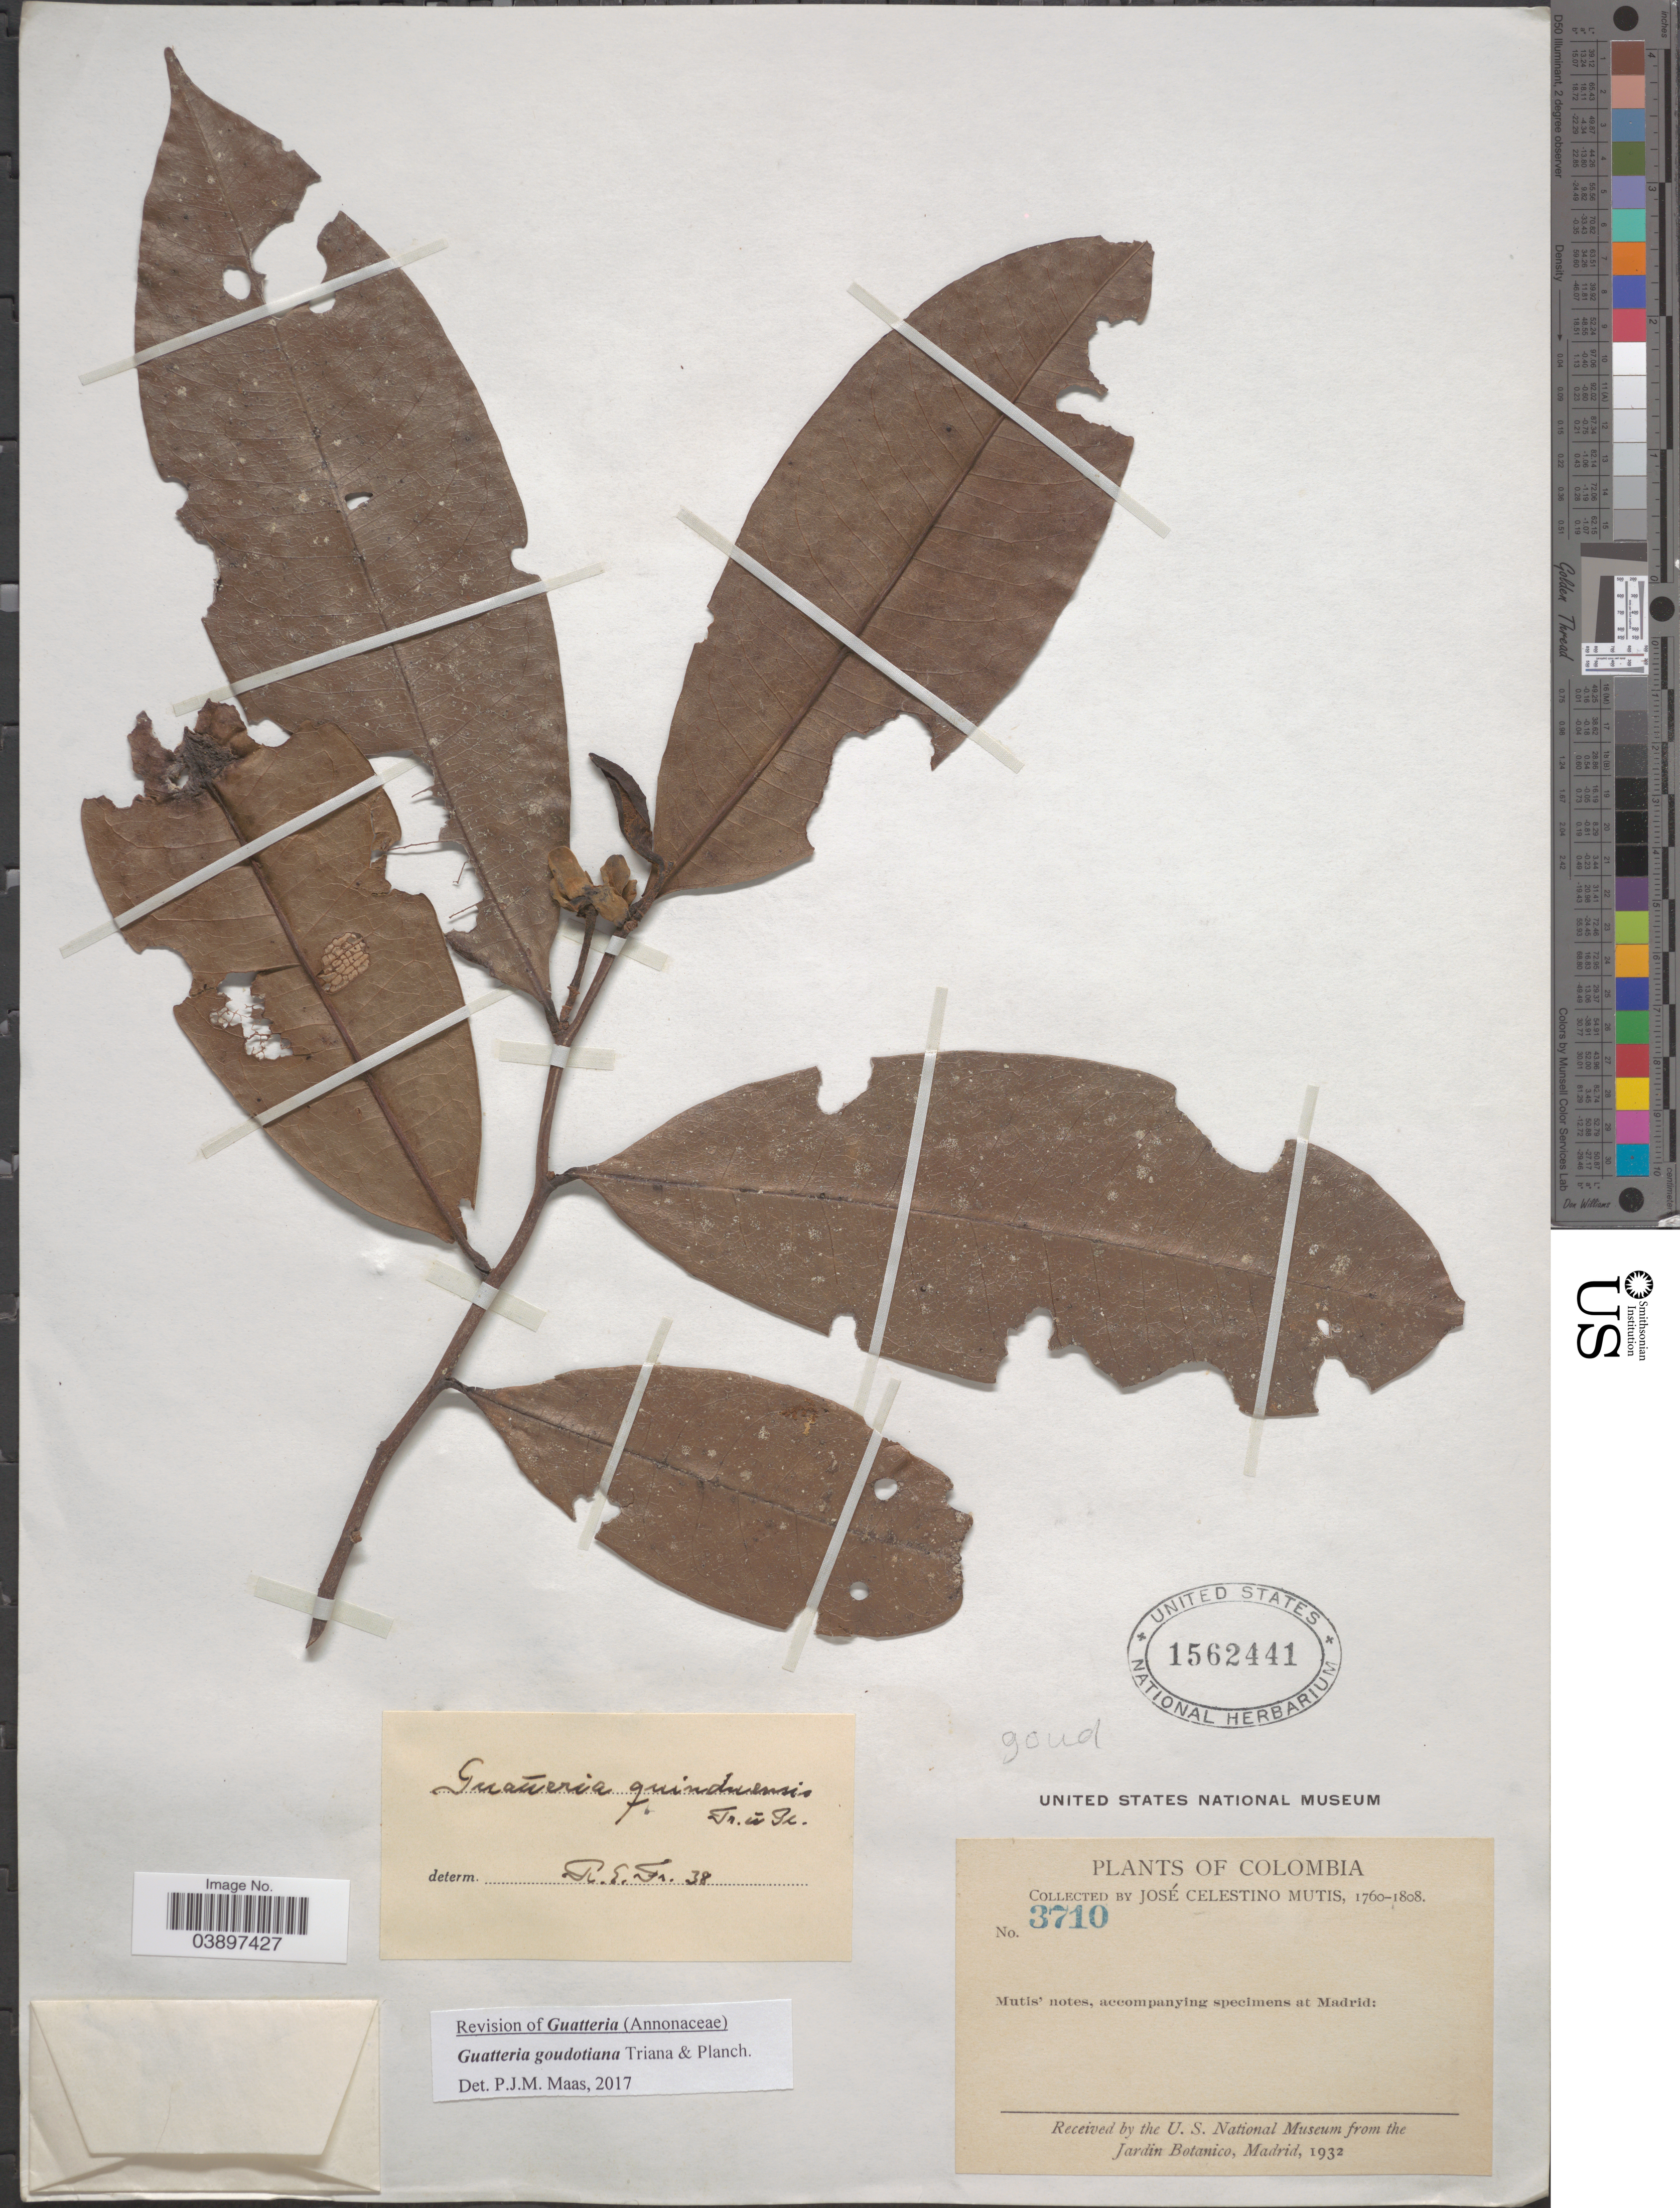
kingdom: Plantae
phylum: Tracheophyta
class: Magnoliopsida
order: Magnoliales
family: Annonaceae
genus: Guatteria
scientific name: Guatteria goudotiana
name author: Triana & Planch.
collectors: J. C. B. Mutis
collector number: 3710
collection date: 1760/1808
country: Colombia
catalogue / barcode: US 1562441